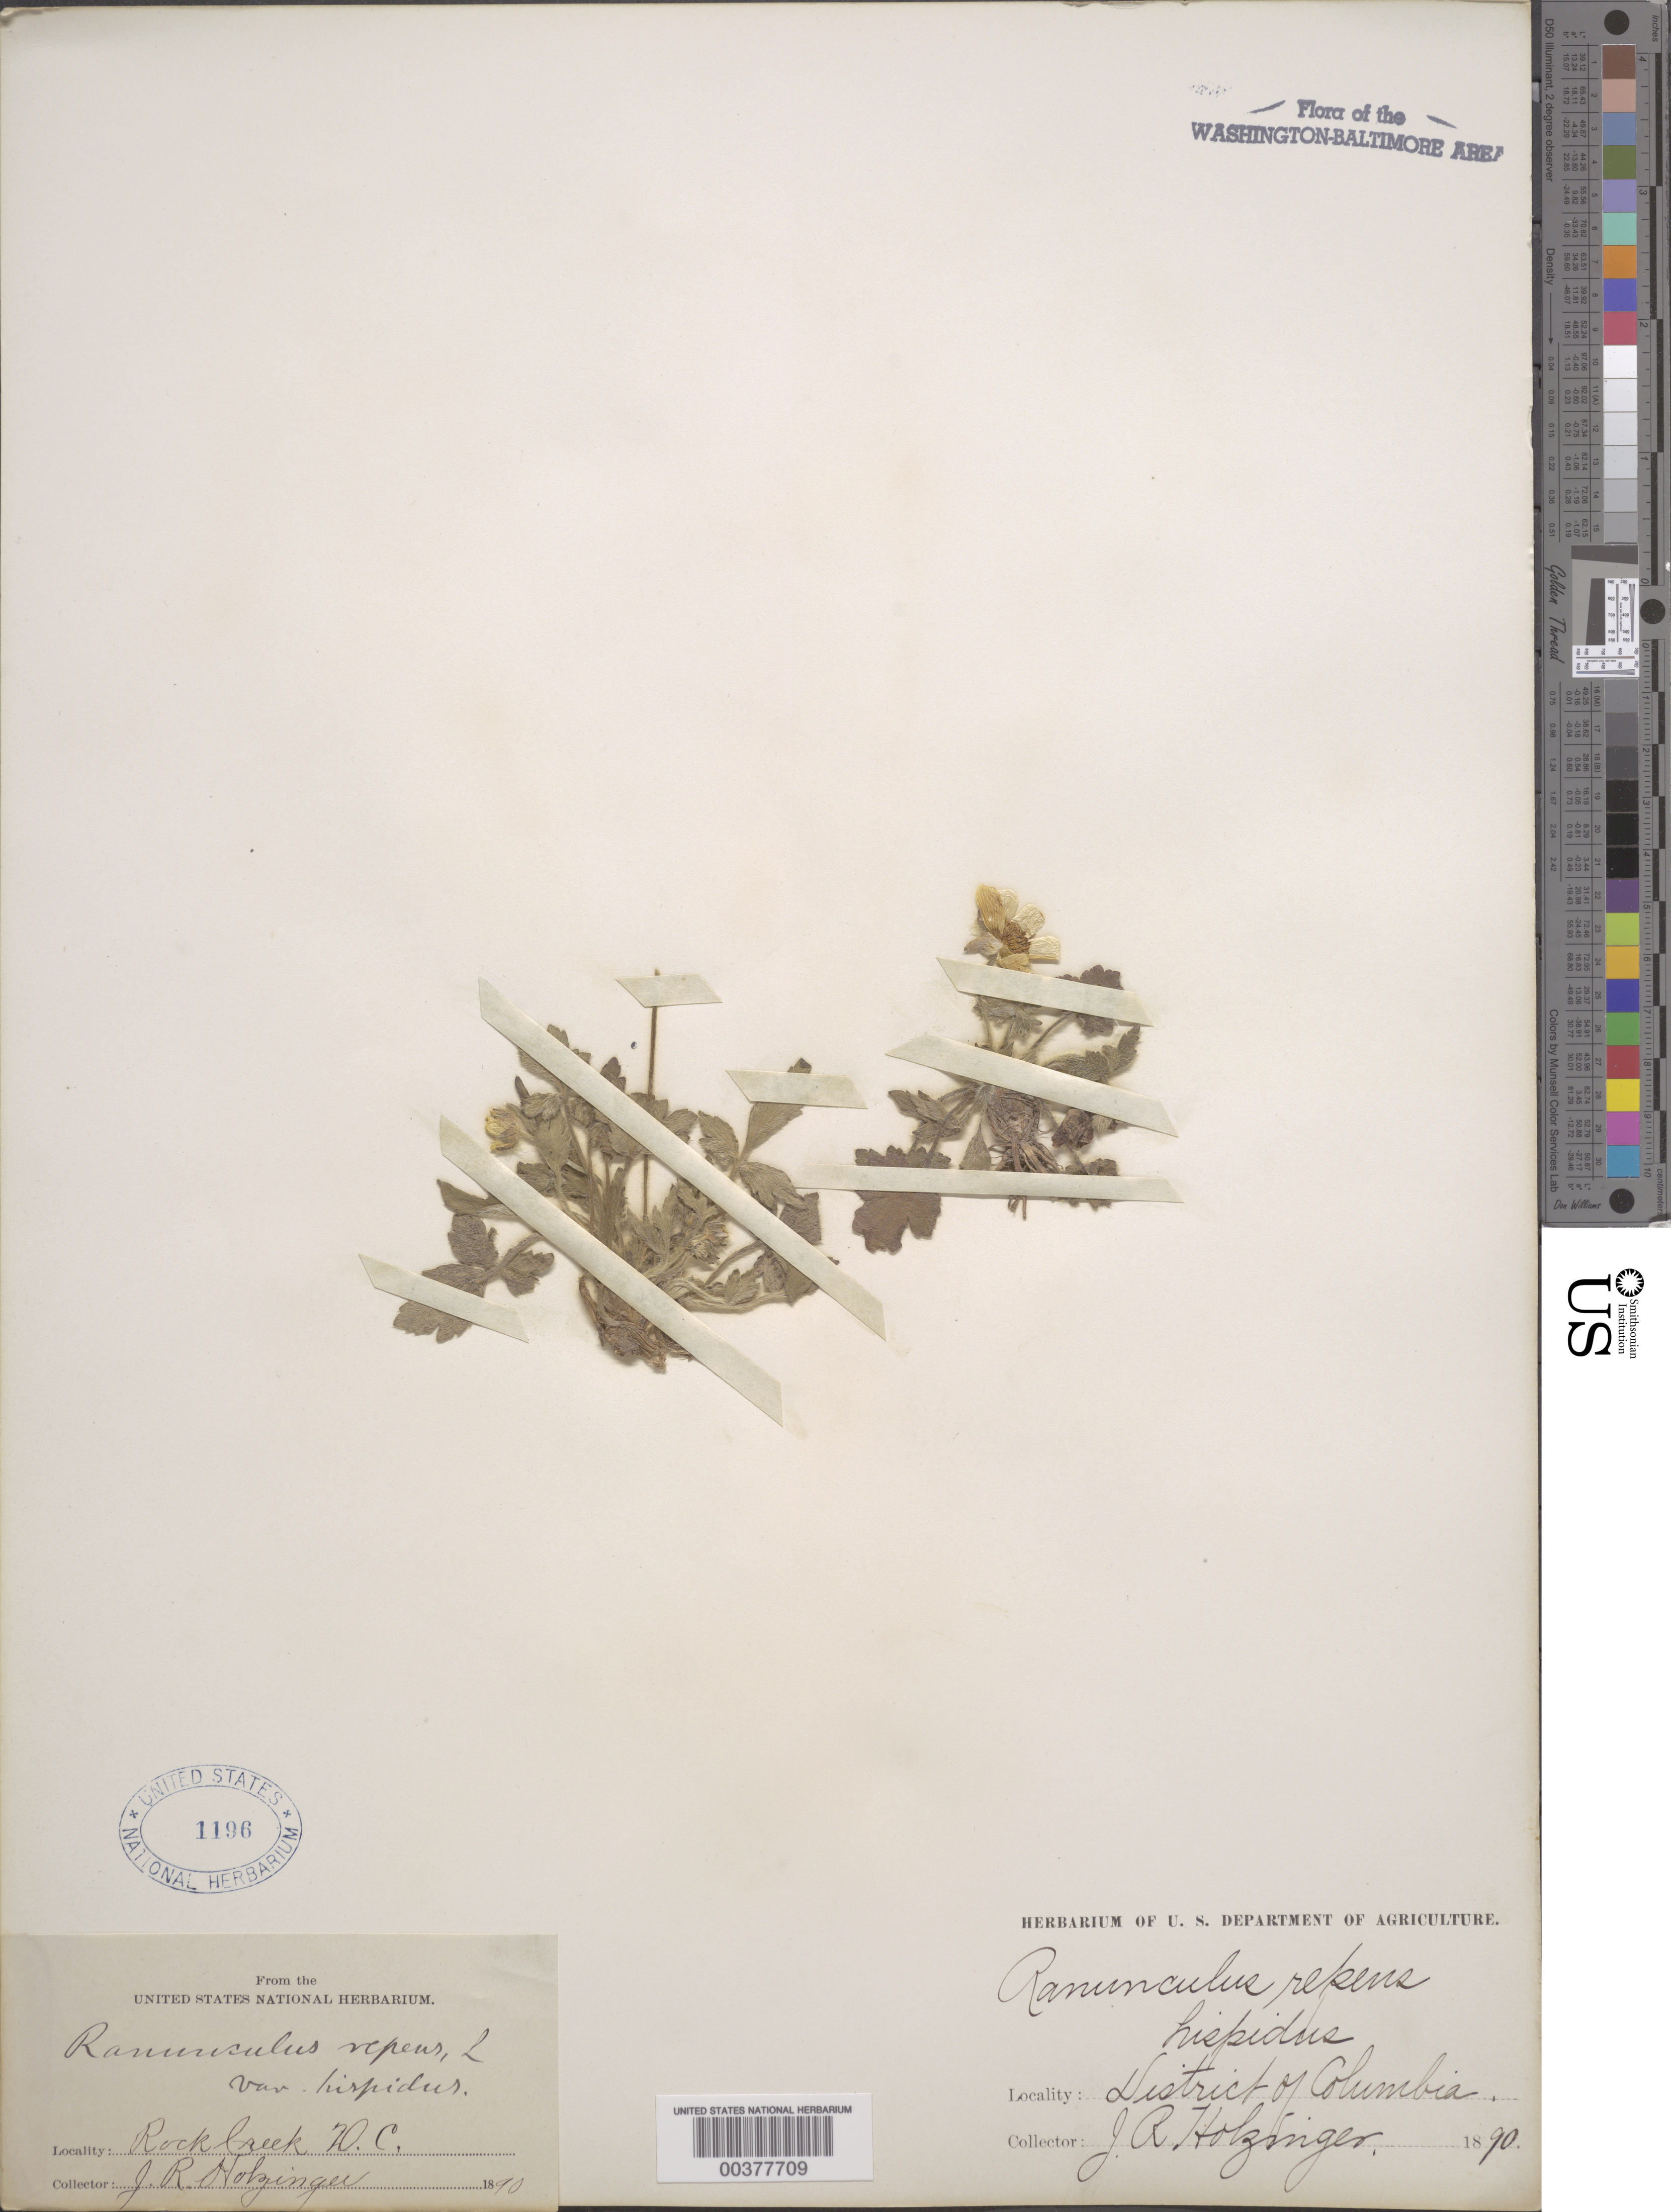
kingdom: Plantae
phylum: Tracheophyta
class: Magnoliopsida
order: Ranunculales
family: Ranunculaceae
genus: Ranunculus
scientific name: Ranunculus hispidus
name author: Michx.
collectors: J. R. Holzinger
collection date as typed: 1890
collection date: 1890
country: United States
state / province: District of Columbia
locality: Rock Creek Park and Vicinity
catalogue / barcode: US 1196